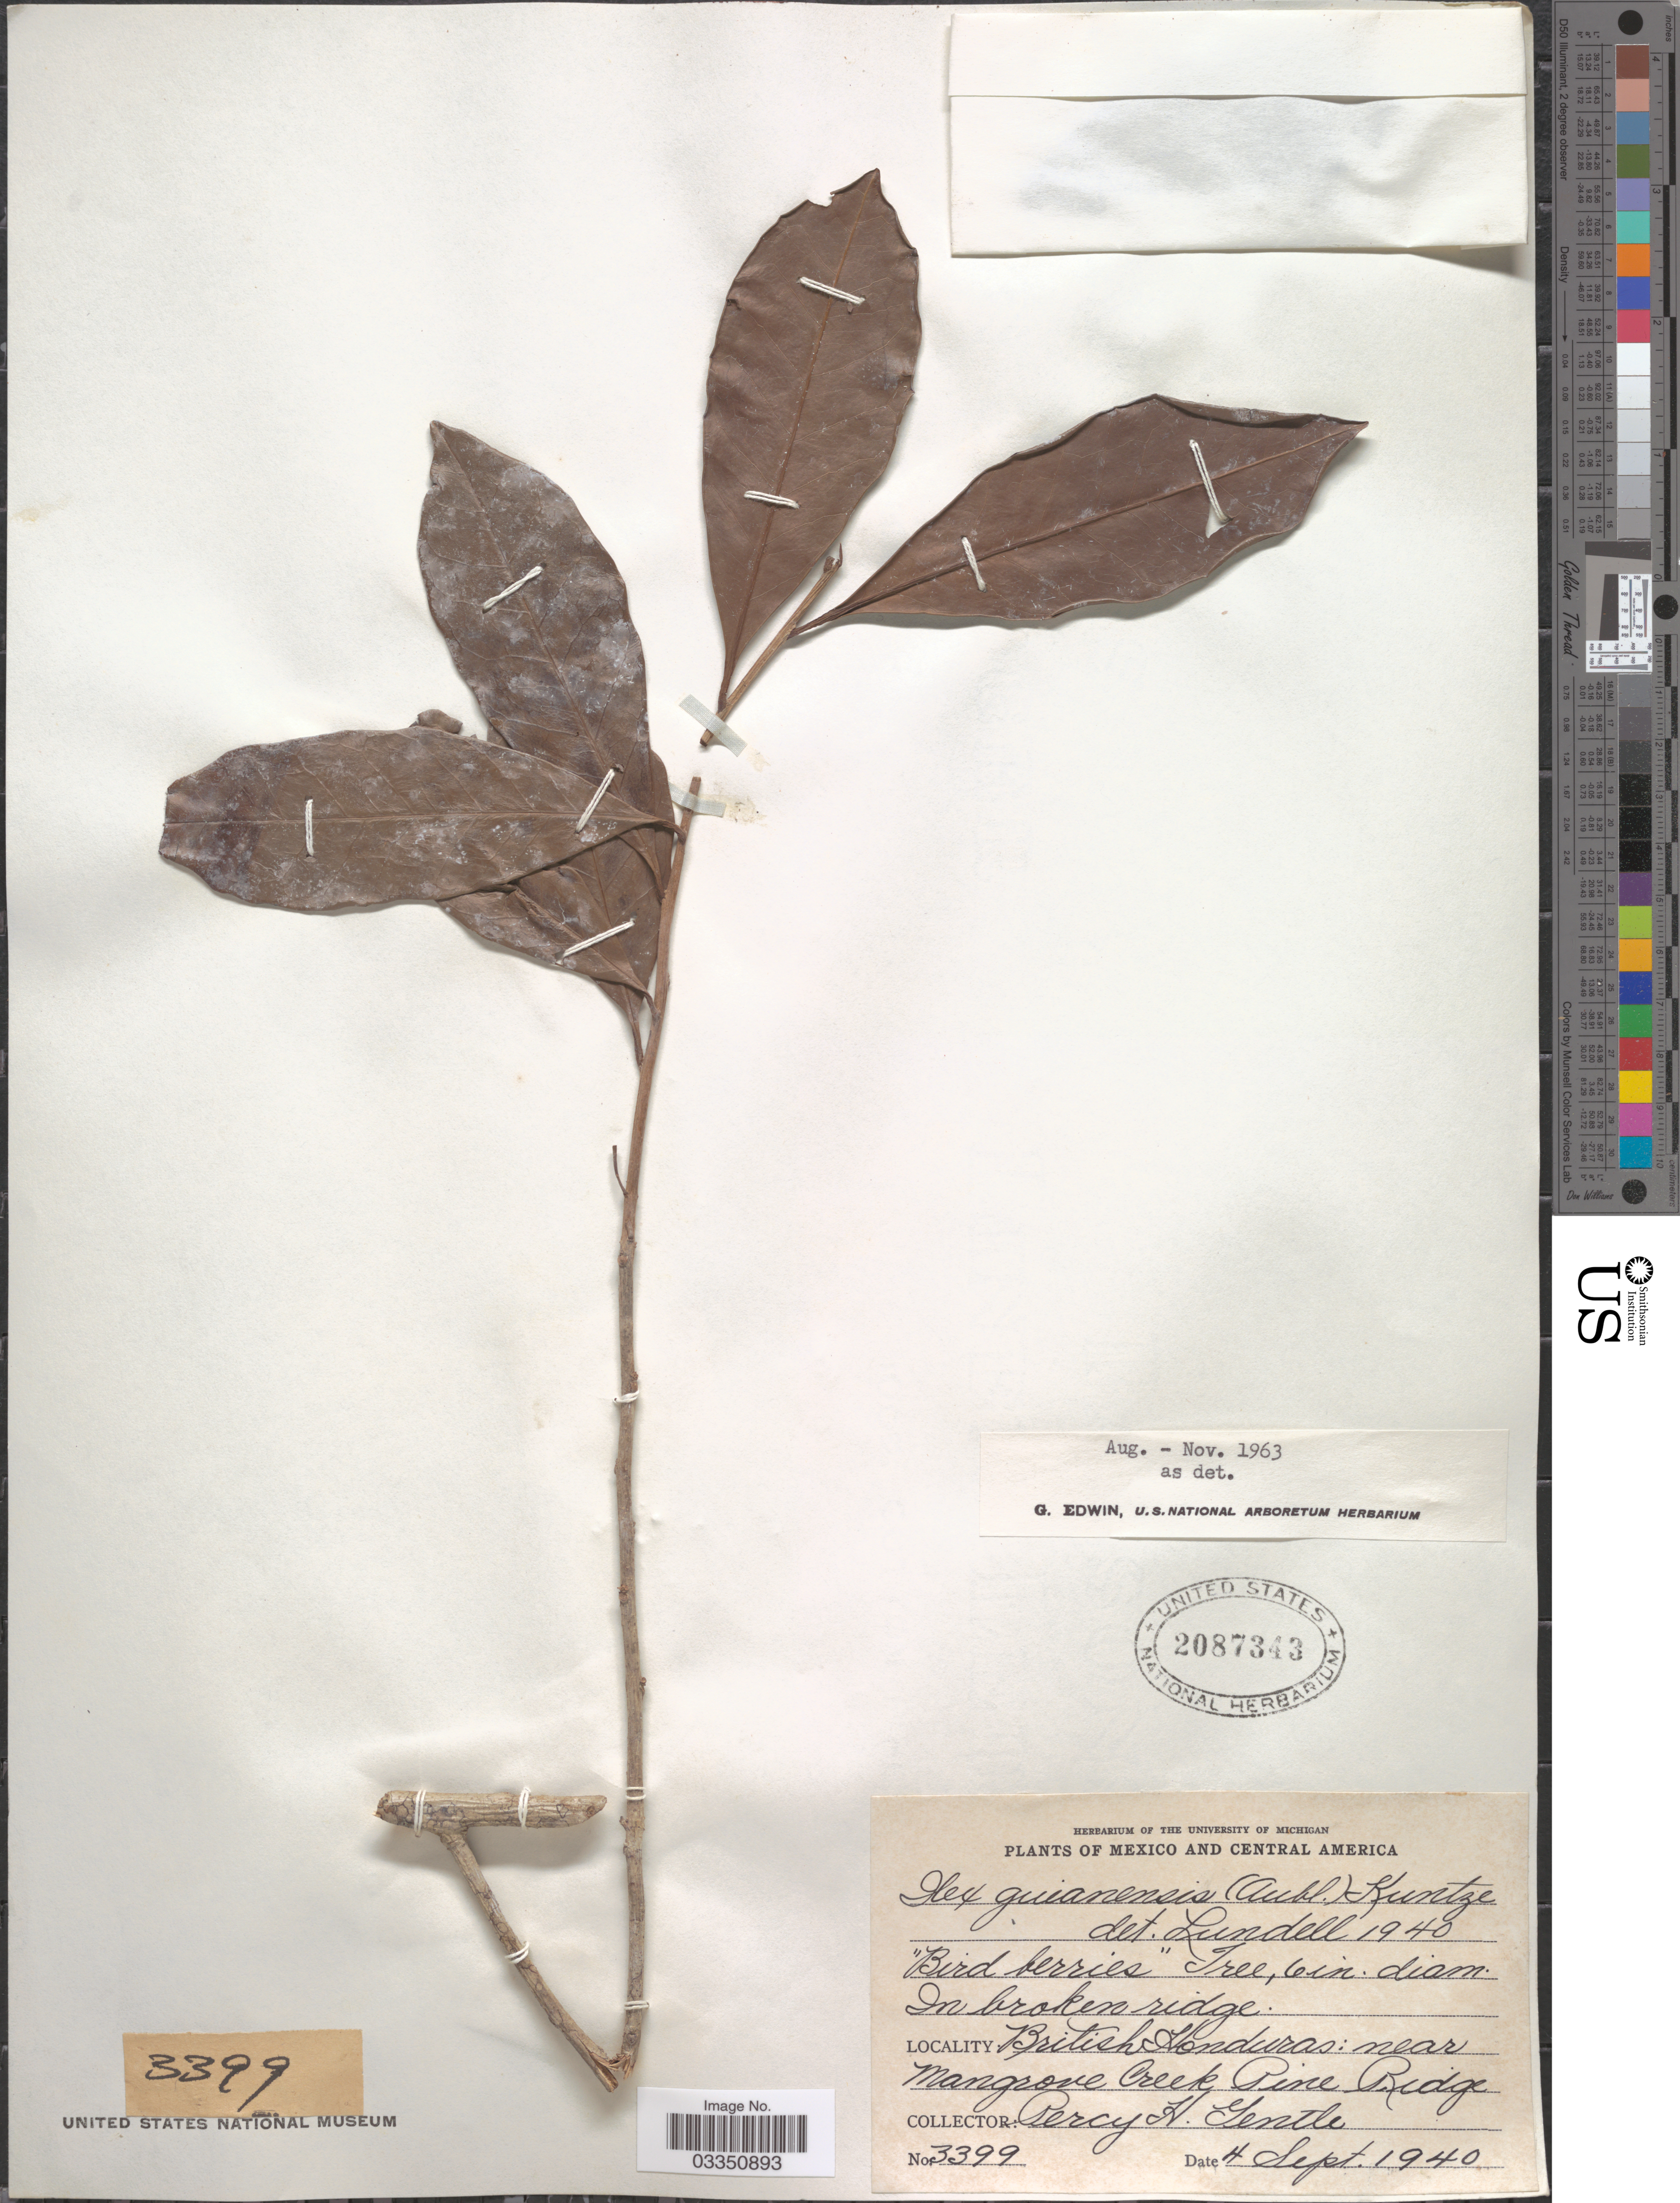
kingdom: Plantae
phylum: Tracheophyta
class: Magnoliopsida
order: Aquifoliales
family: Aquifoliaceae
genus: Ilex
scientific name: Ilex guianensis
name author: (Aubl.) Kuntze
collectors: P. H. Gentle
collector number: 3399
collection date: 1940-09-04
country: Belize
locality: British Honduras: near Mangrove Creek Pine Ridge.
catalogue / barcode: US 2087343